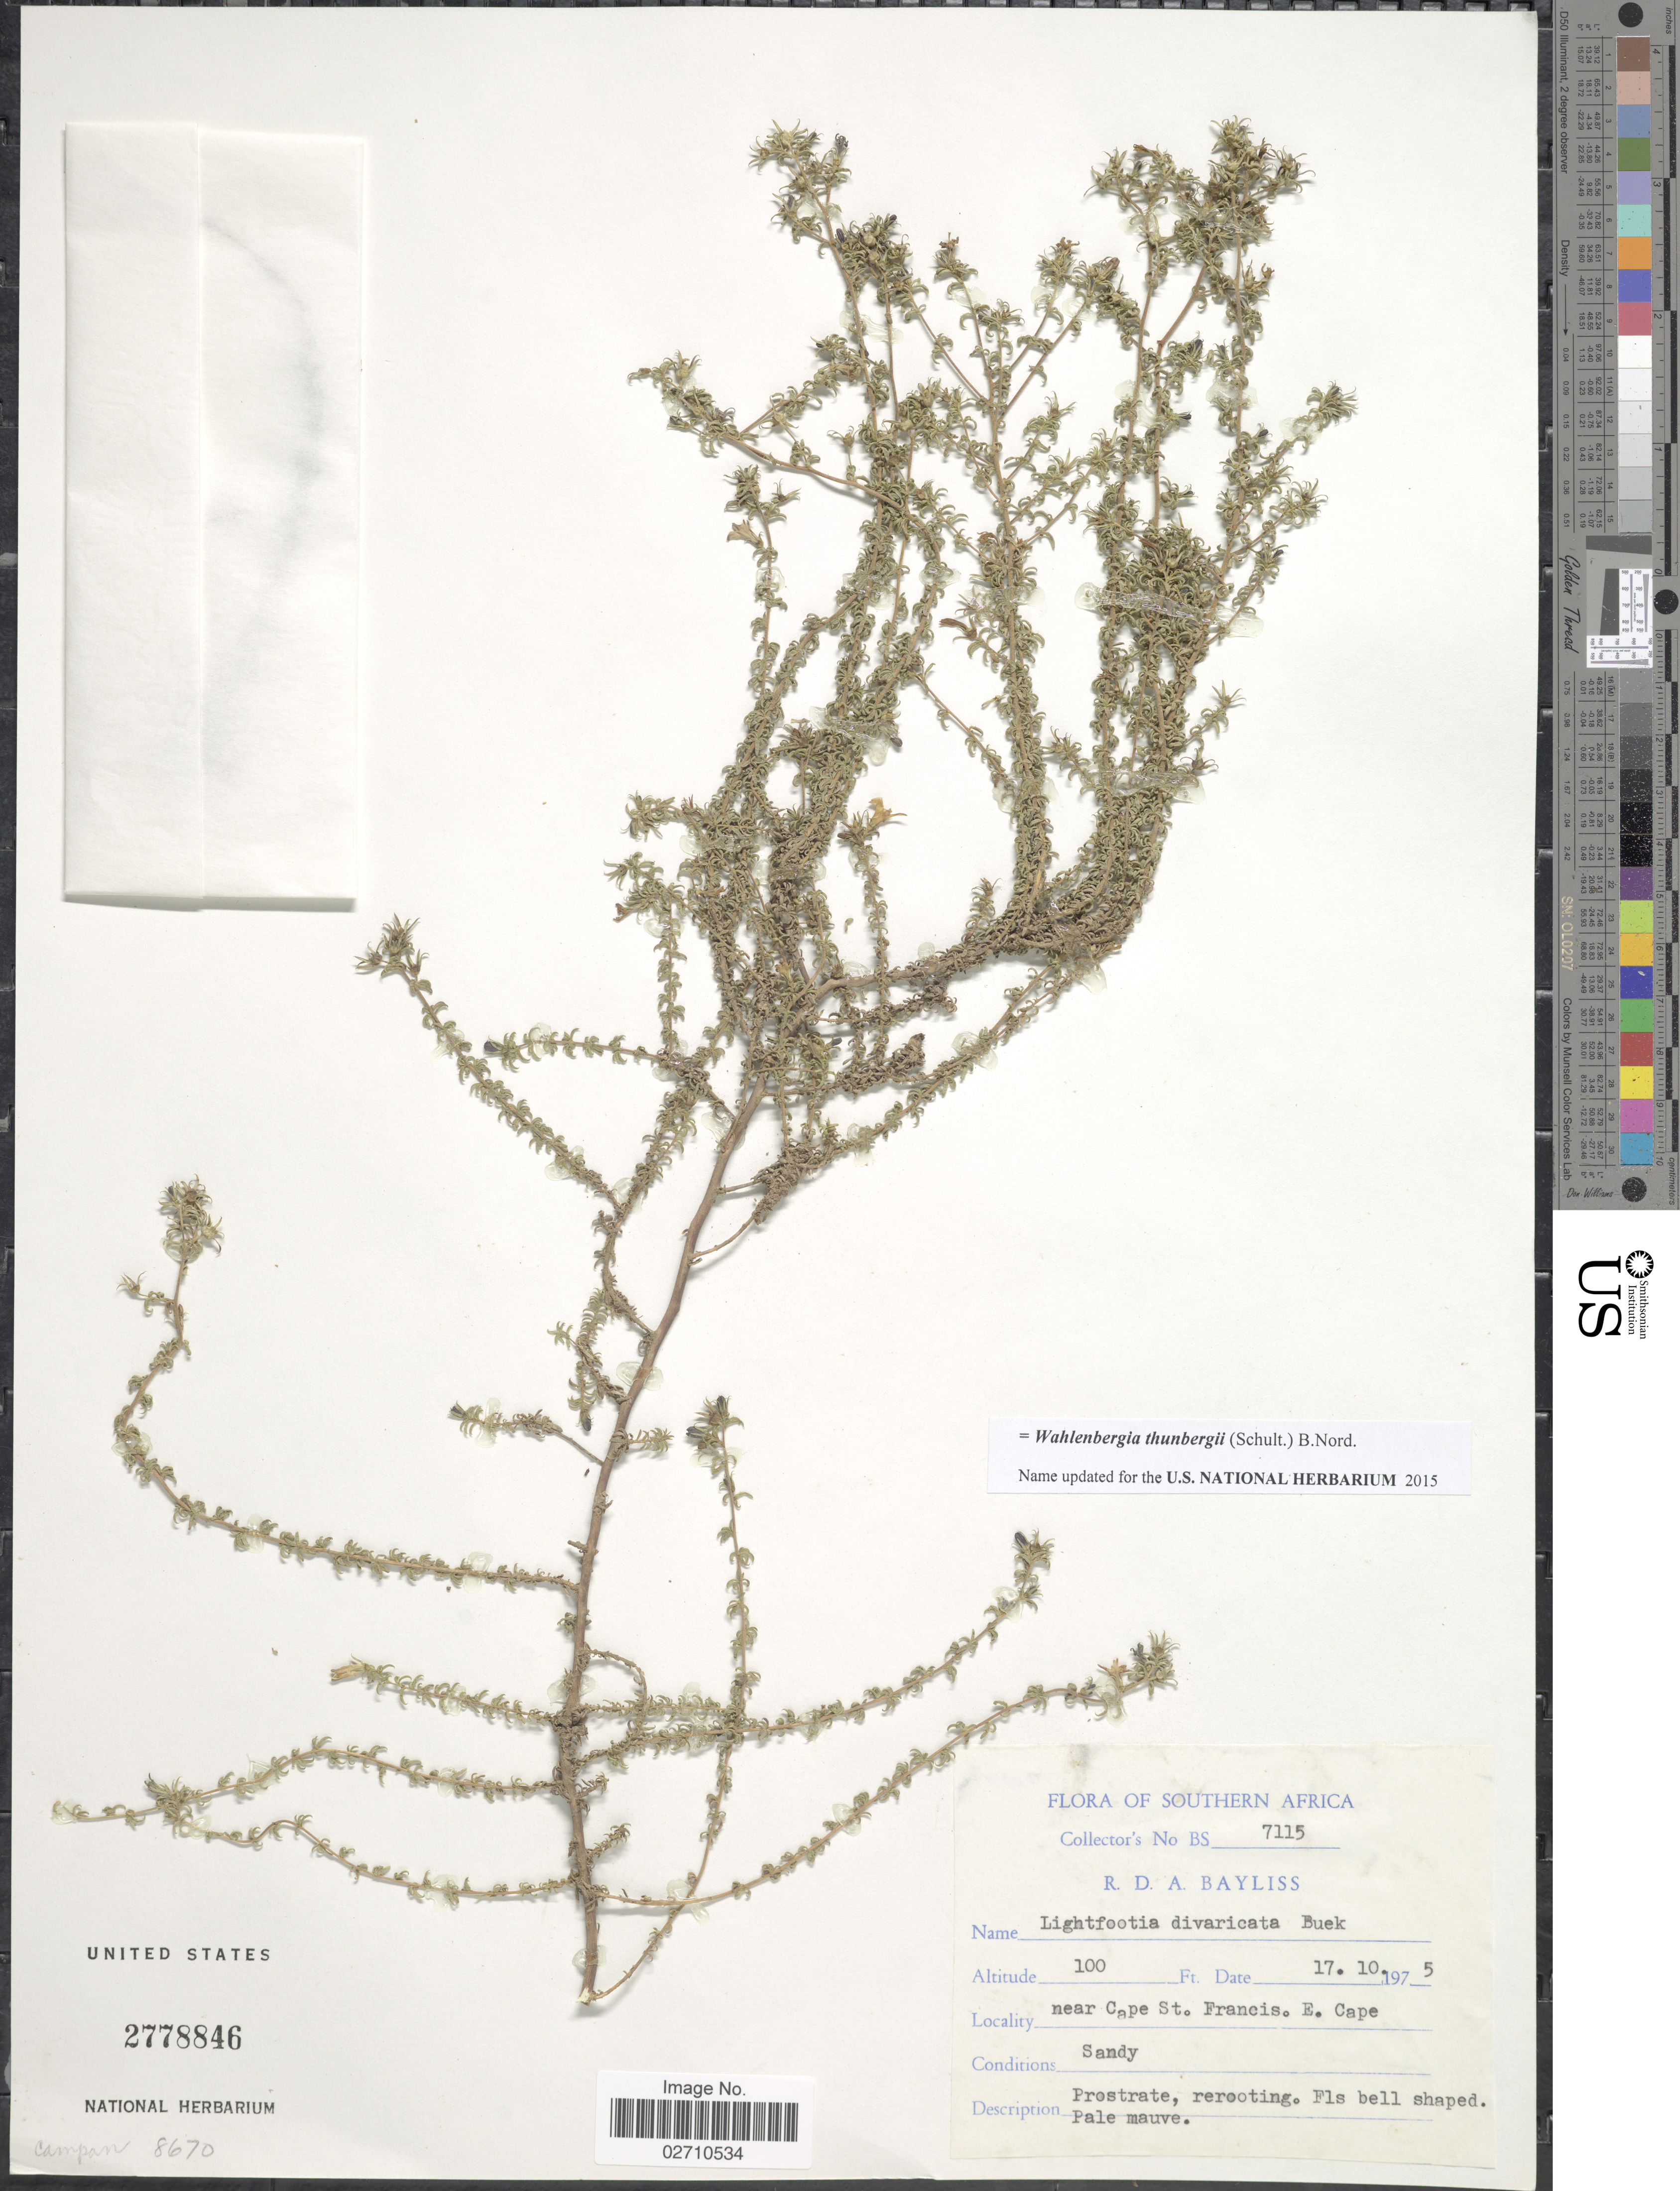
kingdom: Plantae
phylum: Tracheophyta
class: Magnoliopsida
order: Asterales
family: Campanulaceae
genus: Wahlenbergia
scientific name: Wahlenbergia thunbergii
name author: (Roem. & Schult.) B. Nord.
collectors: R. Bayliss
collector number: BS7115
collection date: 1975-10-17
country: South Africa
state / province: Eastern Cape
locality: Near Cape St. Francis. E. Cape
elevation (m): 30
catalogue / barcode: US 2778846